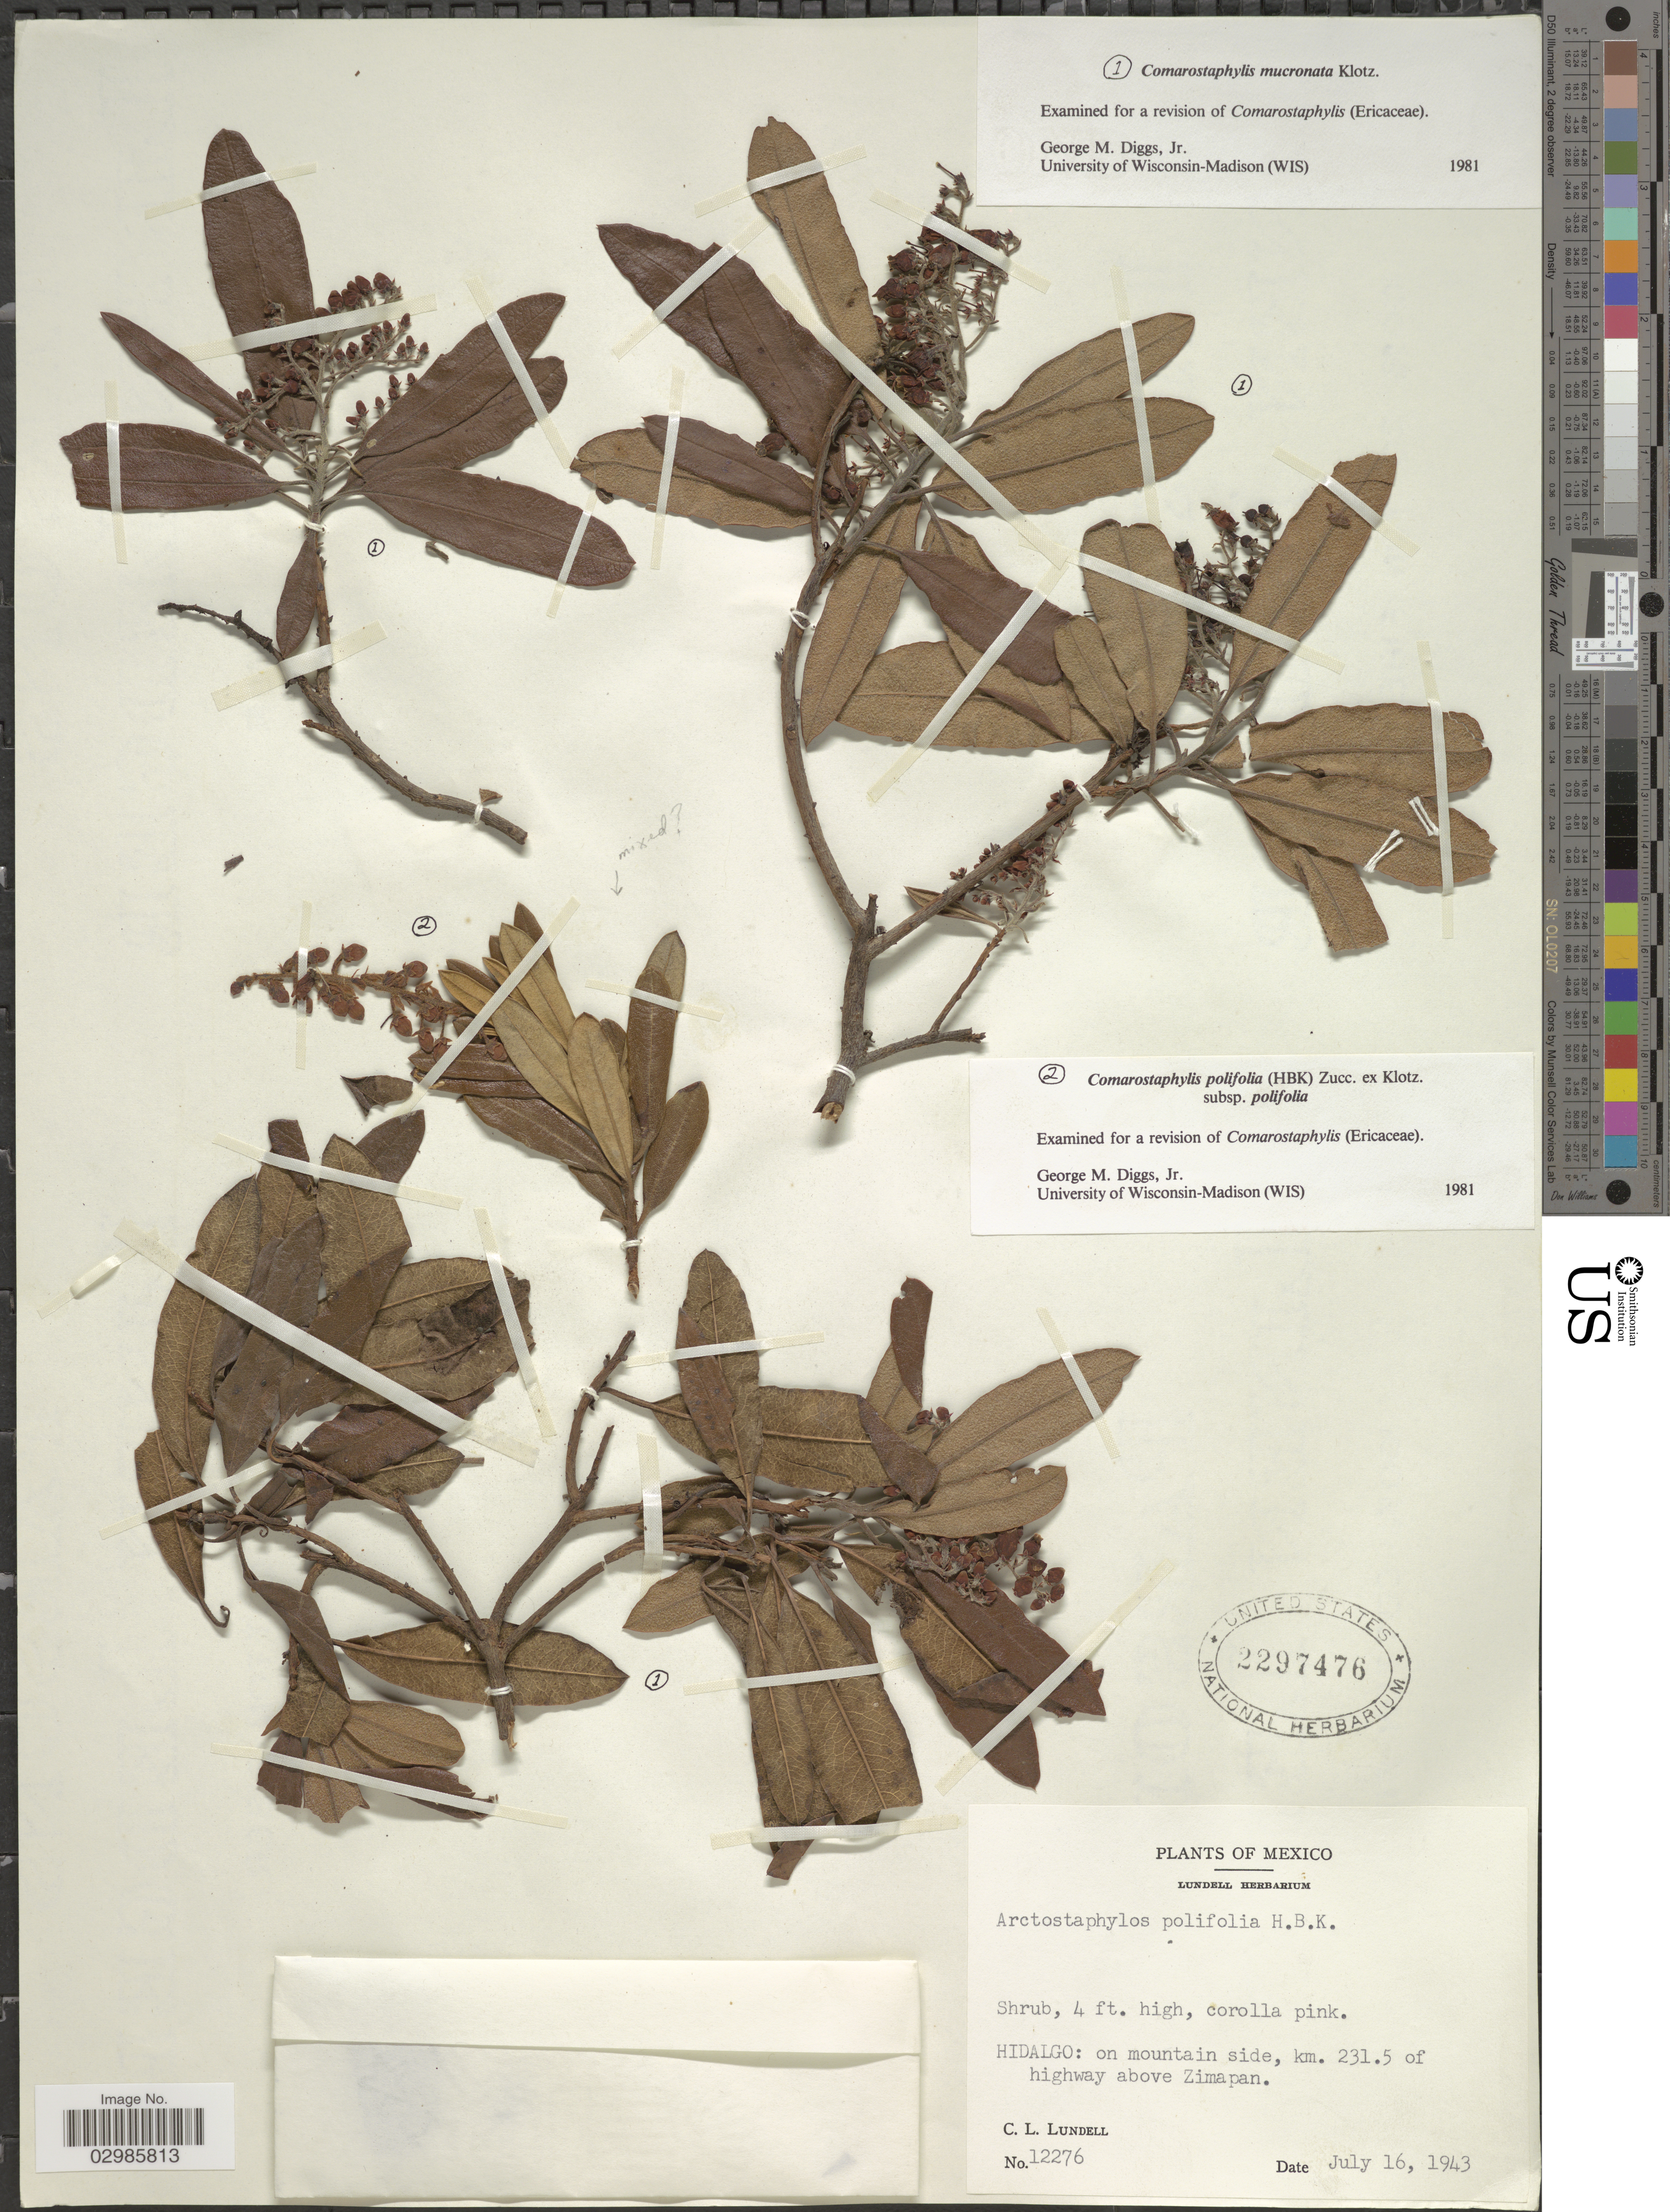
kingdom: Plantae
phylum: Tracheophyta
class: Magnoliopsida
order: Ericales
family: Ericaceae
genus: Comarostaphylis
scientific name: Comarostaphylis polifolia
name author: (Kunth) Zucc. ex Klotzsch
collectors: C. L. Lundell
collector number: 12276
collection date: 1943-07-16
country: Mexico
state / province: Hidalgo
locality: On mountain side, km. 231.5 of highway above Zimapan.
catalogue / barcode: US 2297476